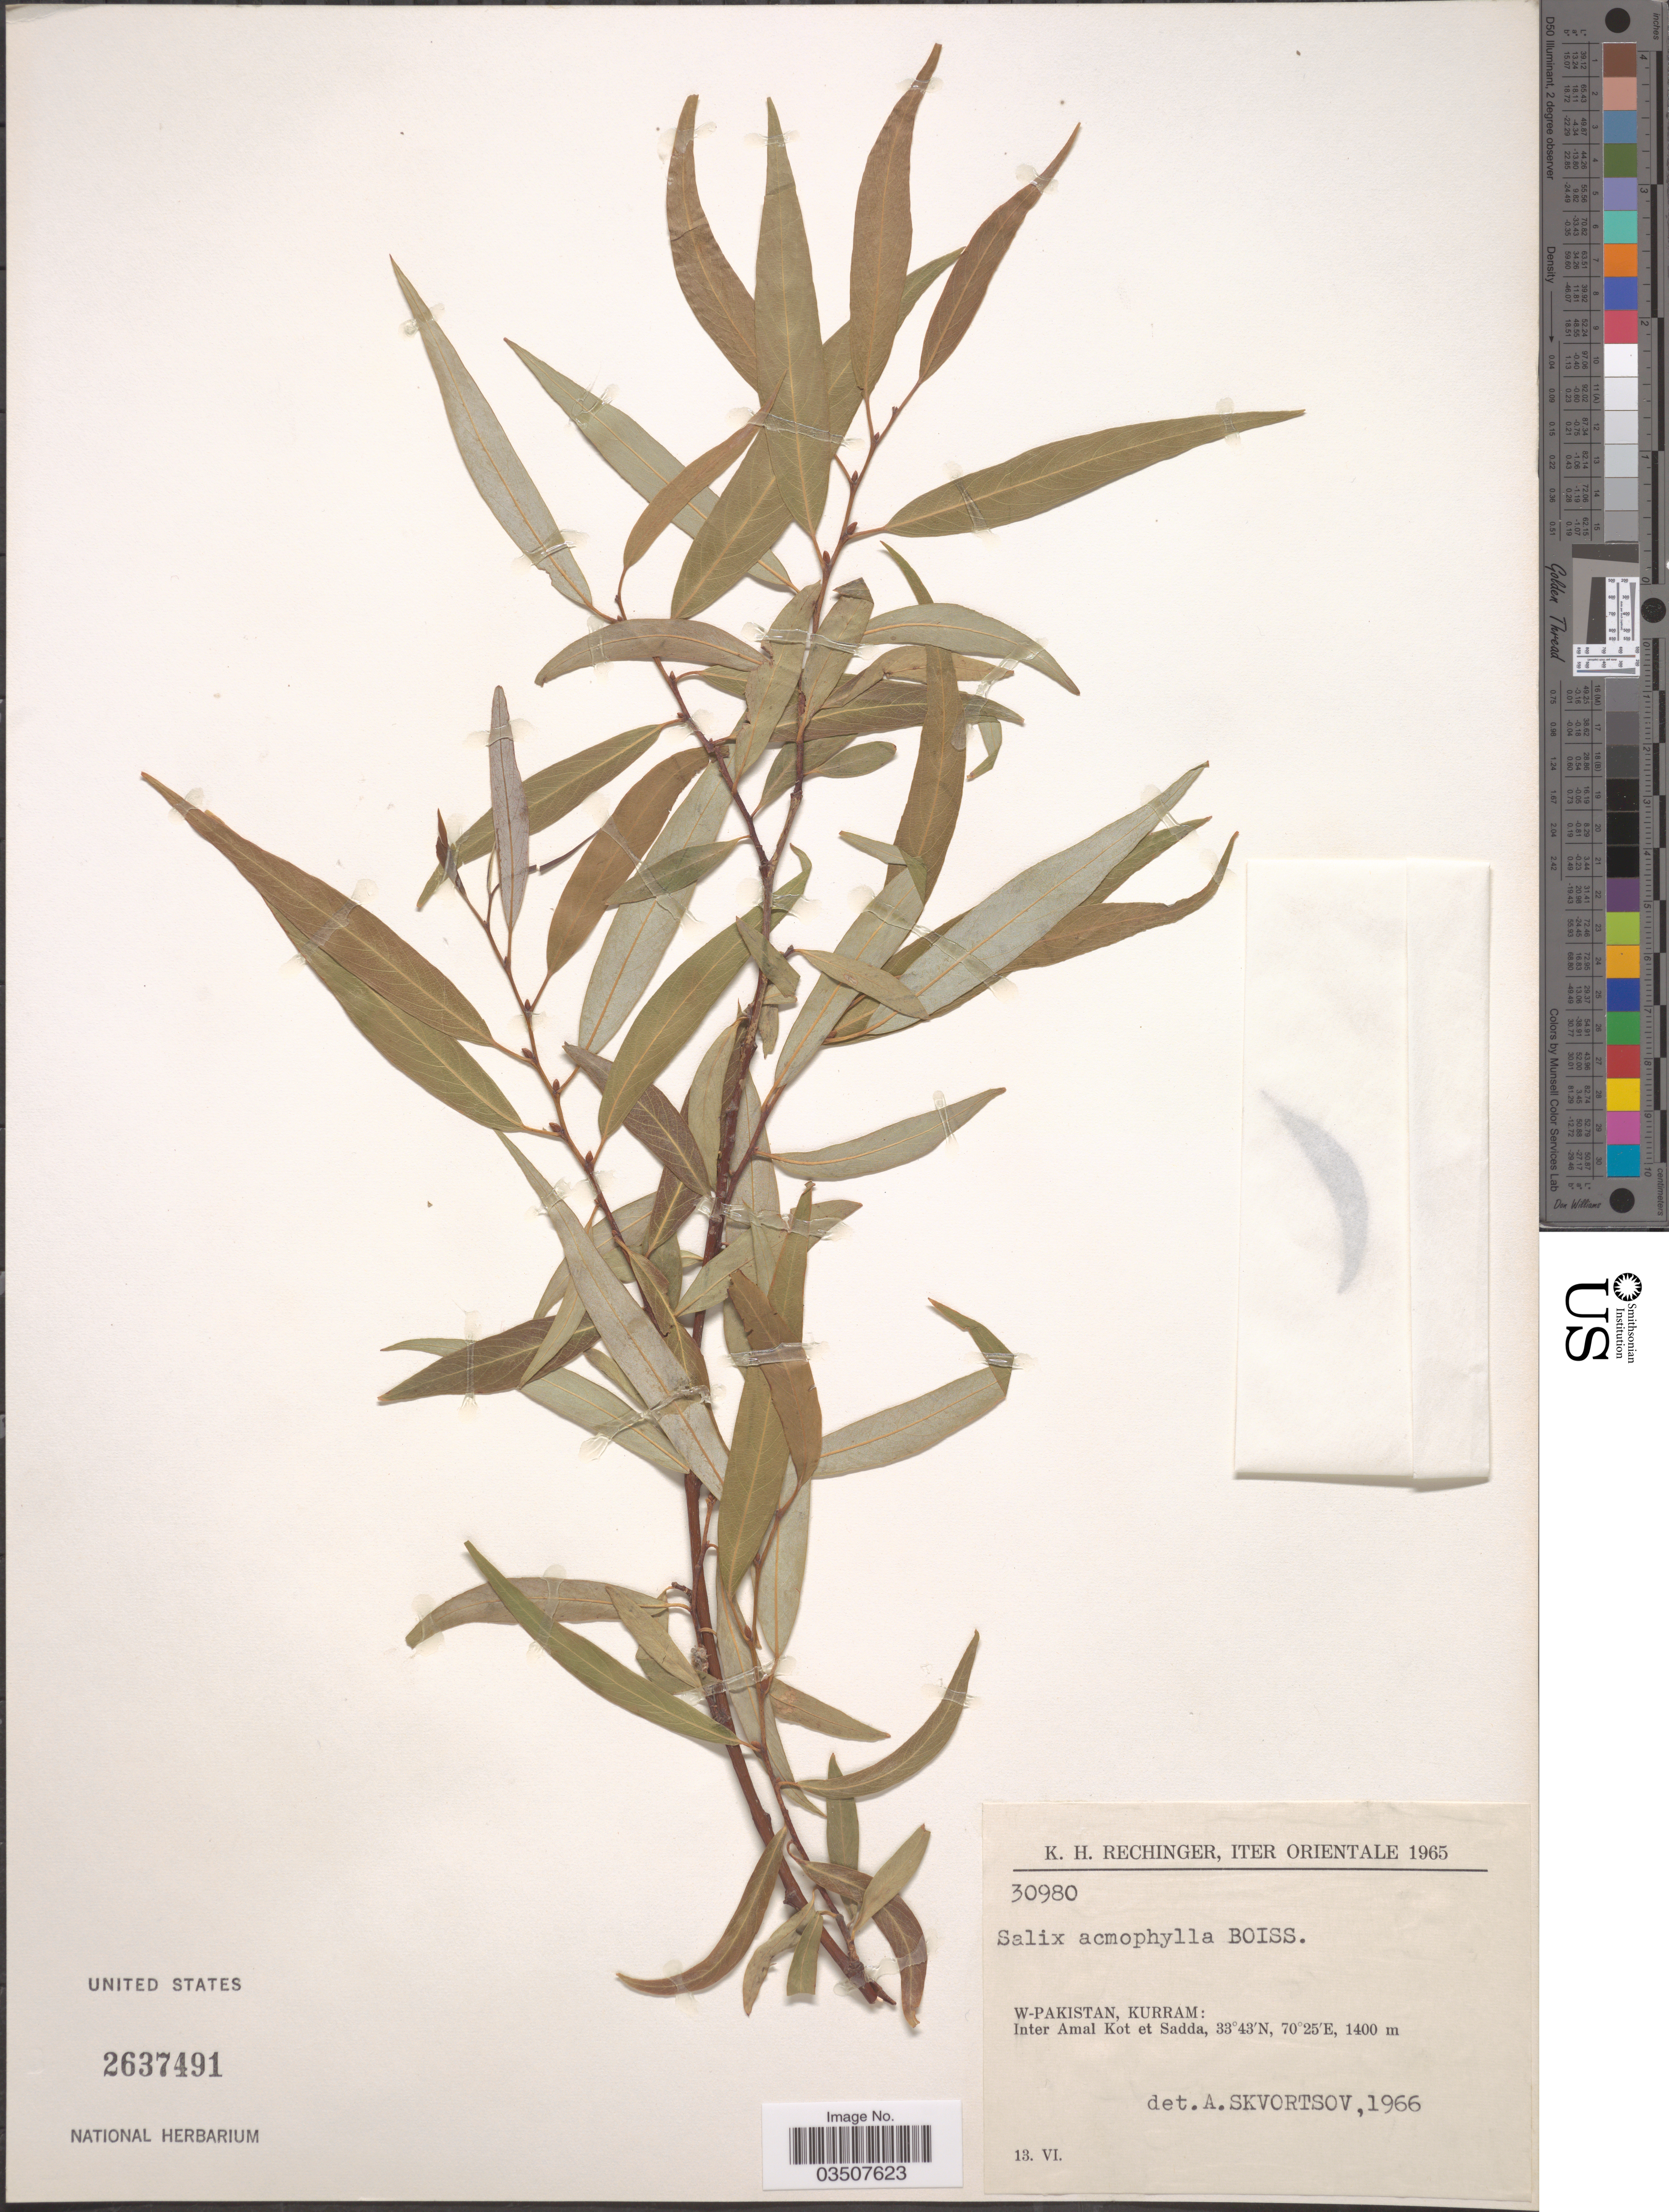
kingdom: Plantae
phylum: Tracheophyta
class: Magnoliopsida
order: Malpighiales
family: Salicaceae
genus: Salix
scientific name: Salix acmophylla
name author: Boiss.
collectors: K. H. Rechinger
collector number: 30980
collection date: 1965-06-13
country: Pakistan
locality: W-Pakistan, Kurram: Inter Amal Kot et Sadda.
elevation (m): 1400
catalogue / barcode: US 2637491